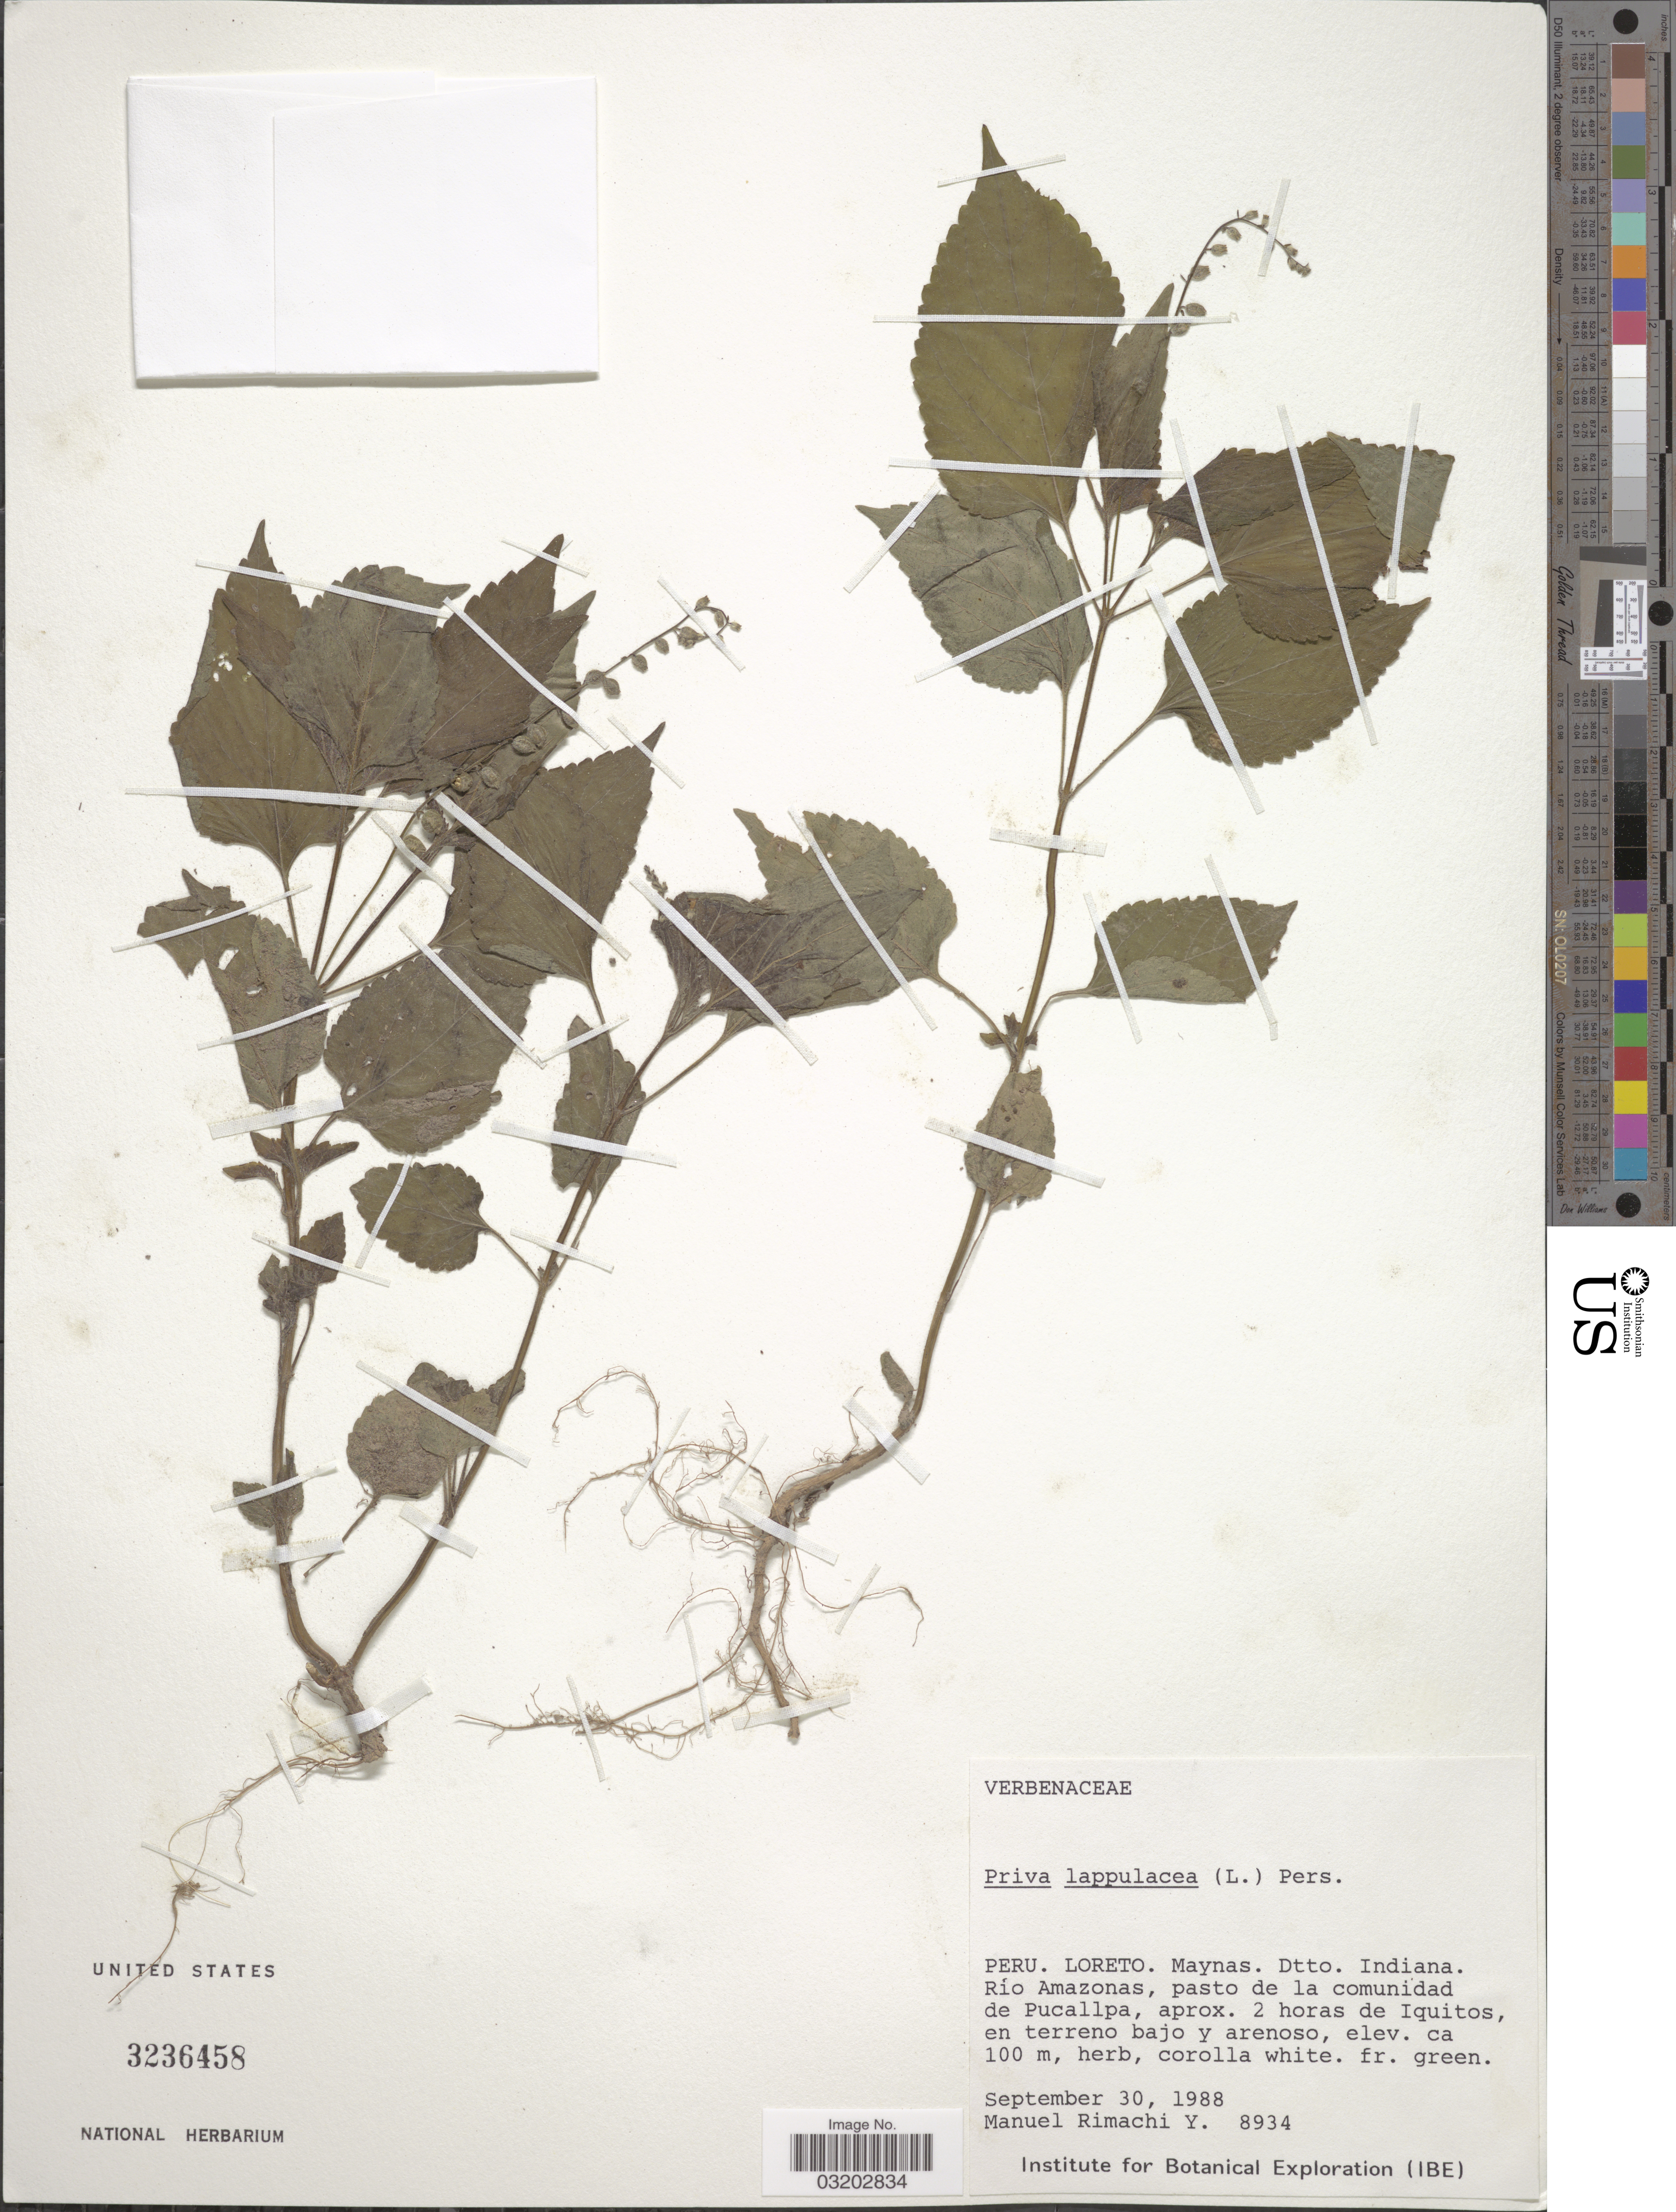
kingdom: Plantae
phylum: Tracheophyta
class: Magnoliopsida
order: Lamiales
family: Verbenaceae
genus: Priva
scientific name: Priva lappulacea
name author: (L.) Pers.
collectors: M. Rimachi Y.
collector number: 8934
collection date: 1988-09-30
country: Peru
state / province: Loreto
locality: Maynas. Dtto. Indiana. Río Amazonas, pasto de la comunidad de Pucallpa, aprox. 2 horas de Iquitos, en terreno bajo y arenoso.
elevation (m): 100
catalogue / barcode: US 3236458